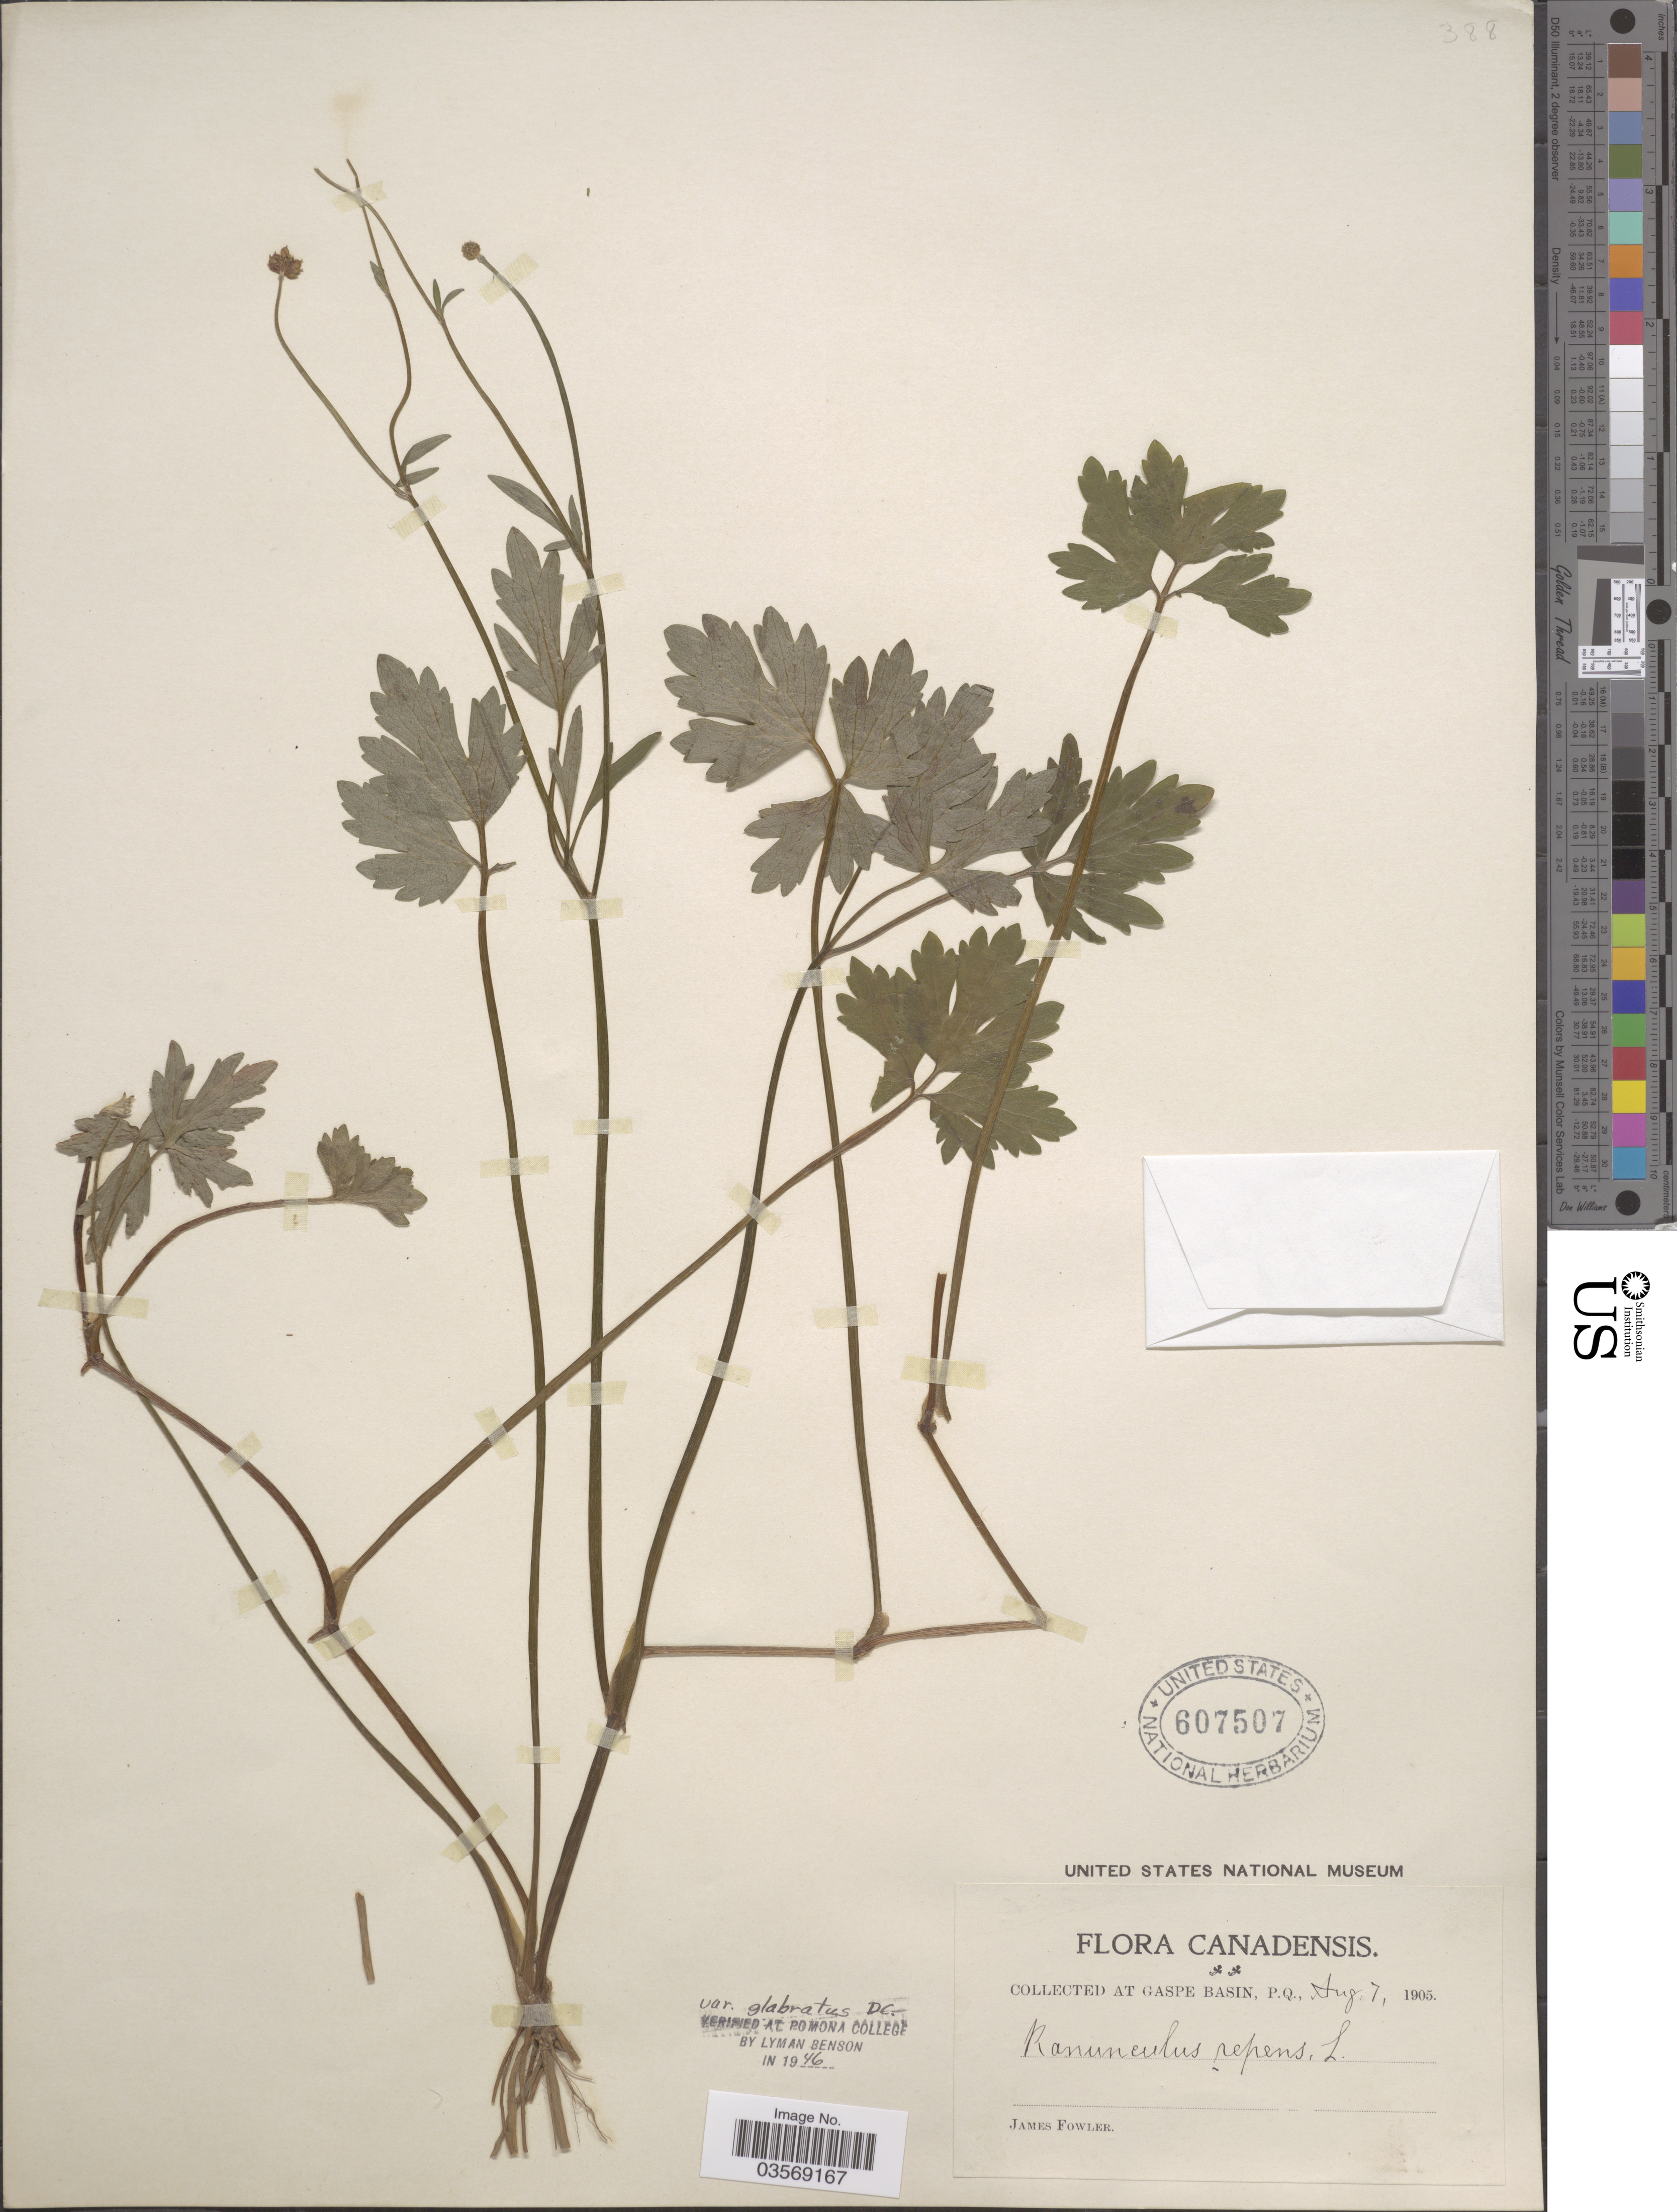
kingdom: Plantae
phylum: Tracheophyta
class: Magnoliopsida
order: Ranunculales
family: Ranunculaceae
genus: Ranunculus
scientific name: Ranunculus glabratus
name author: Hook. f. ex Thomson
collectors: J. P. Fowler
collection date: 1905-08-07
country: Canada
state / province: Quebec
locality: Gaspe Basin, P.Q.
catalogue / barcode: US 607507